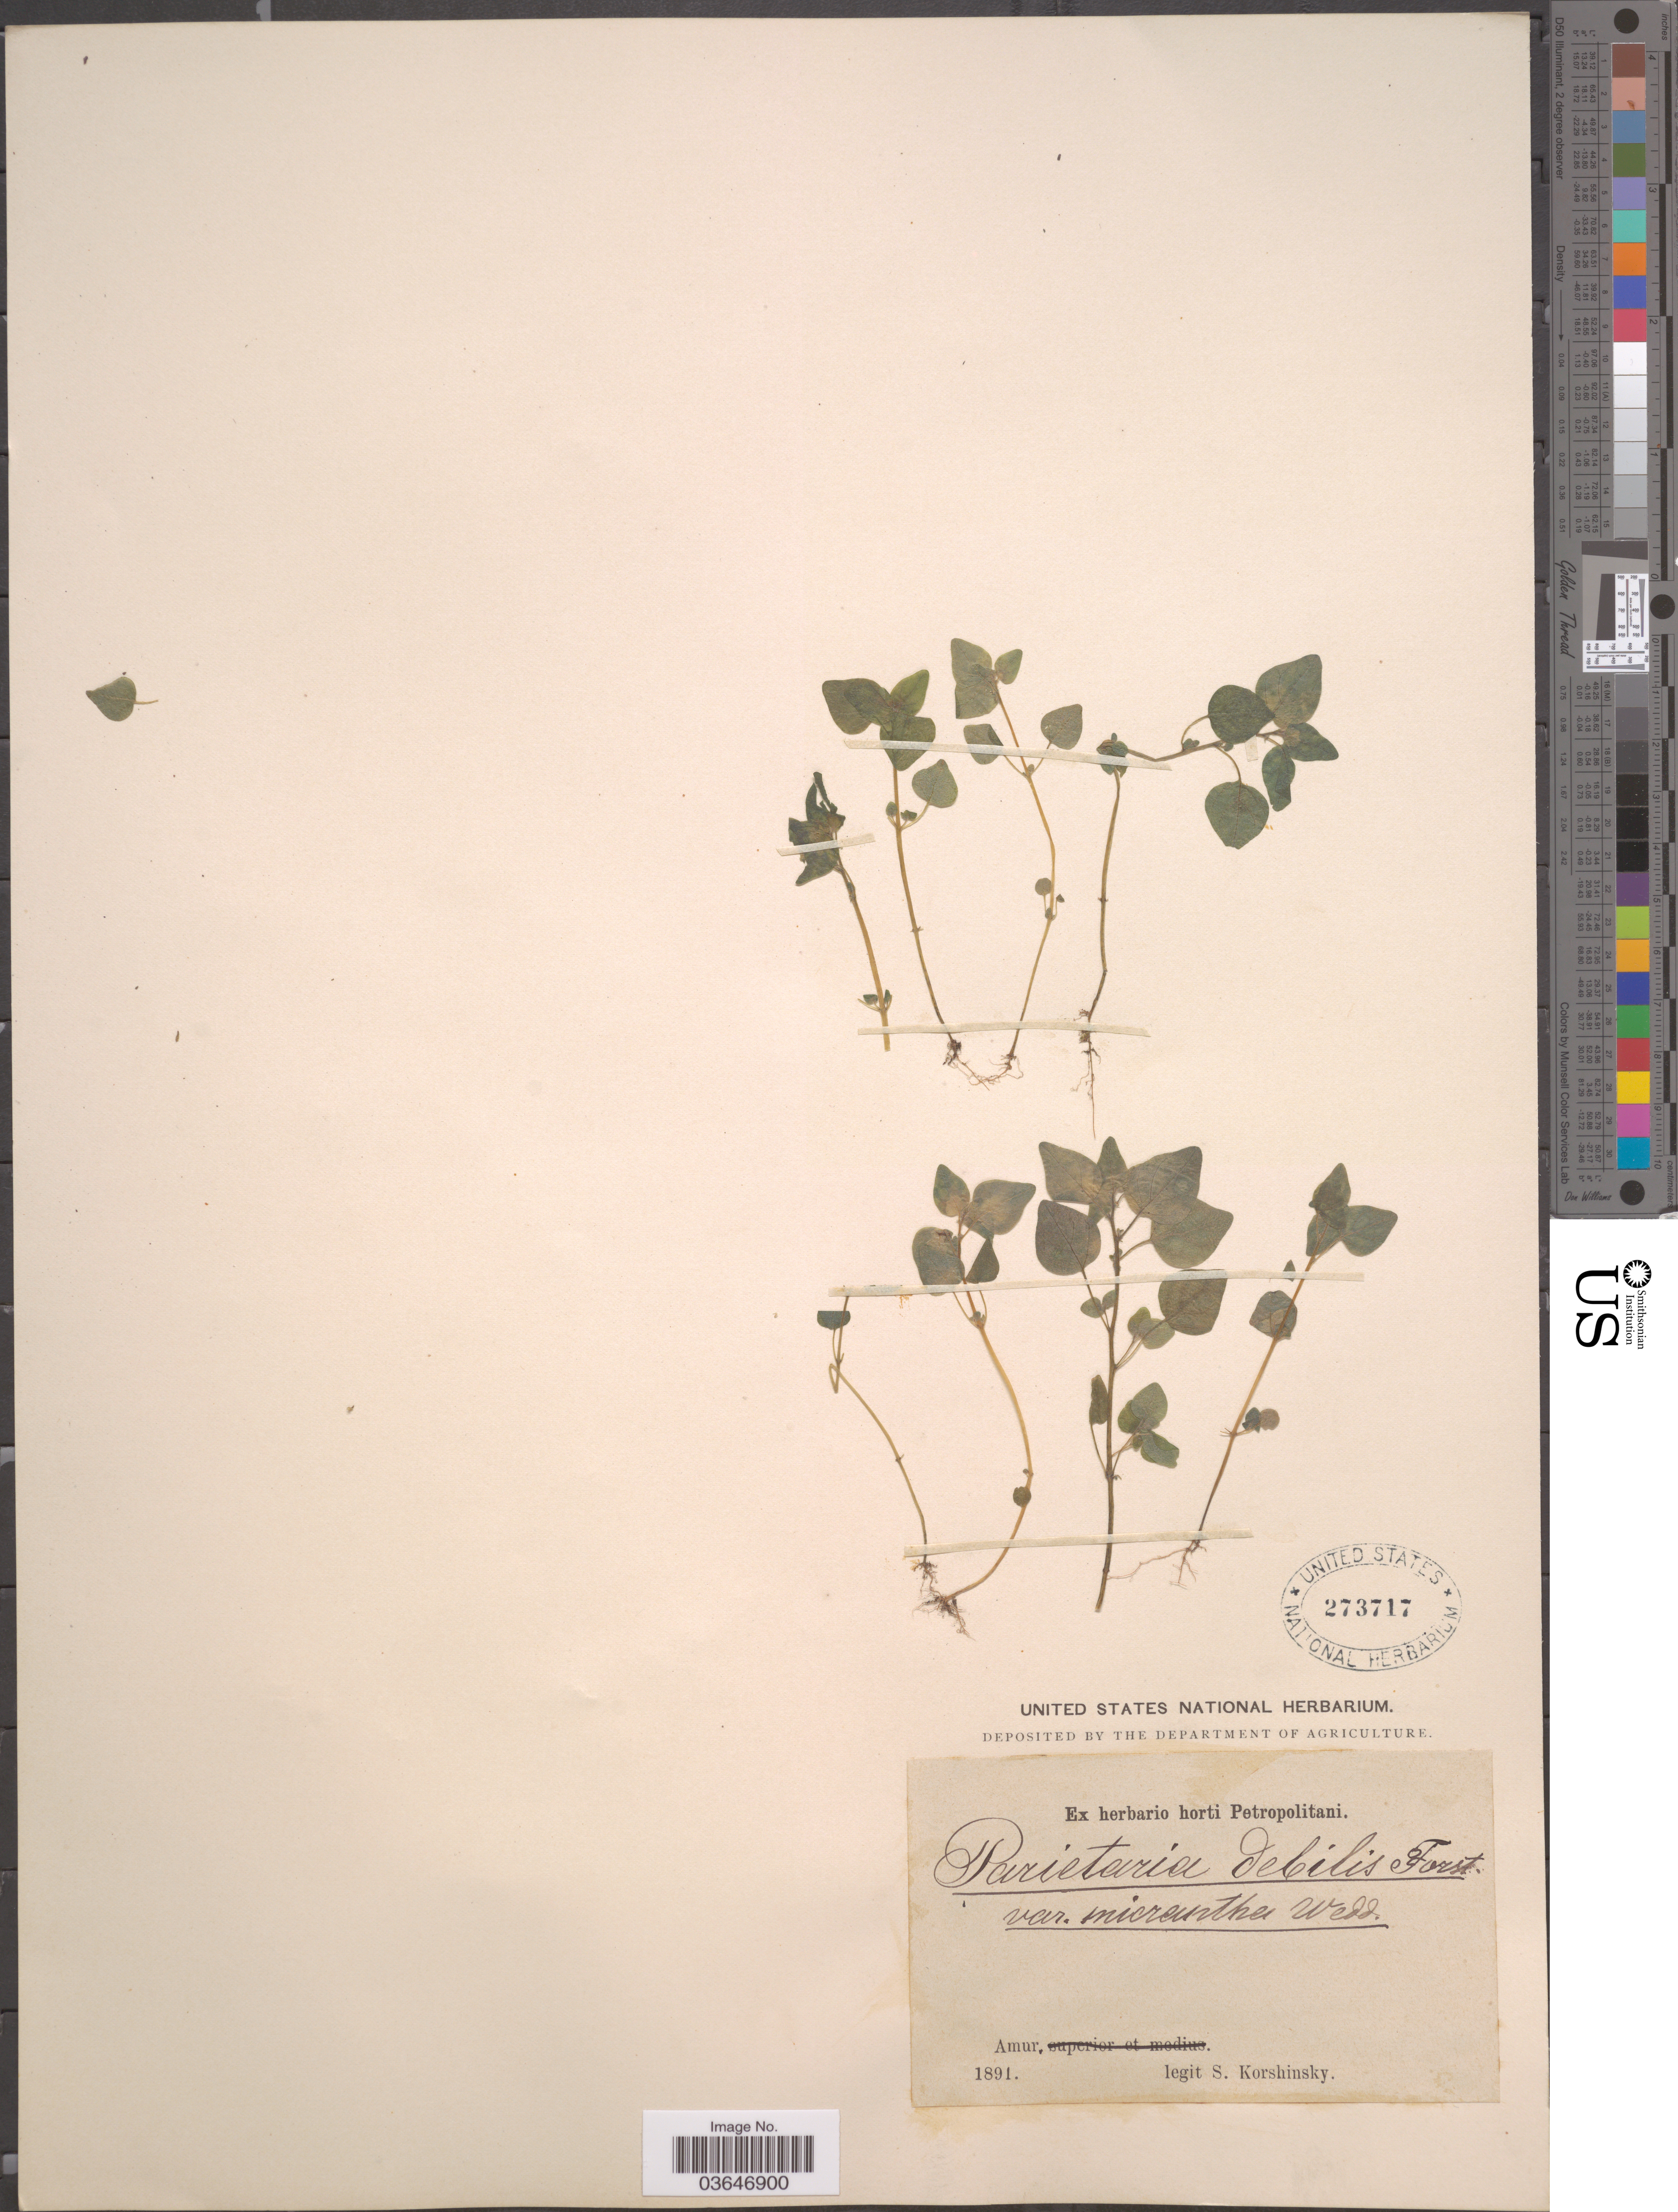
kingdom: Plantae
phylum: Tracheophyta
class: Magnoliopsida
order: Rosales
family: Urticaceae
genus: Parietaria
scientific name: Parietaria debilis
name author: G. Forst.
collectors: S. I. Korshinsky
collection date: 1891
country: Russian Federation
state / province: Amur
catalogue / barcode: US 273717